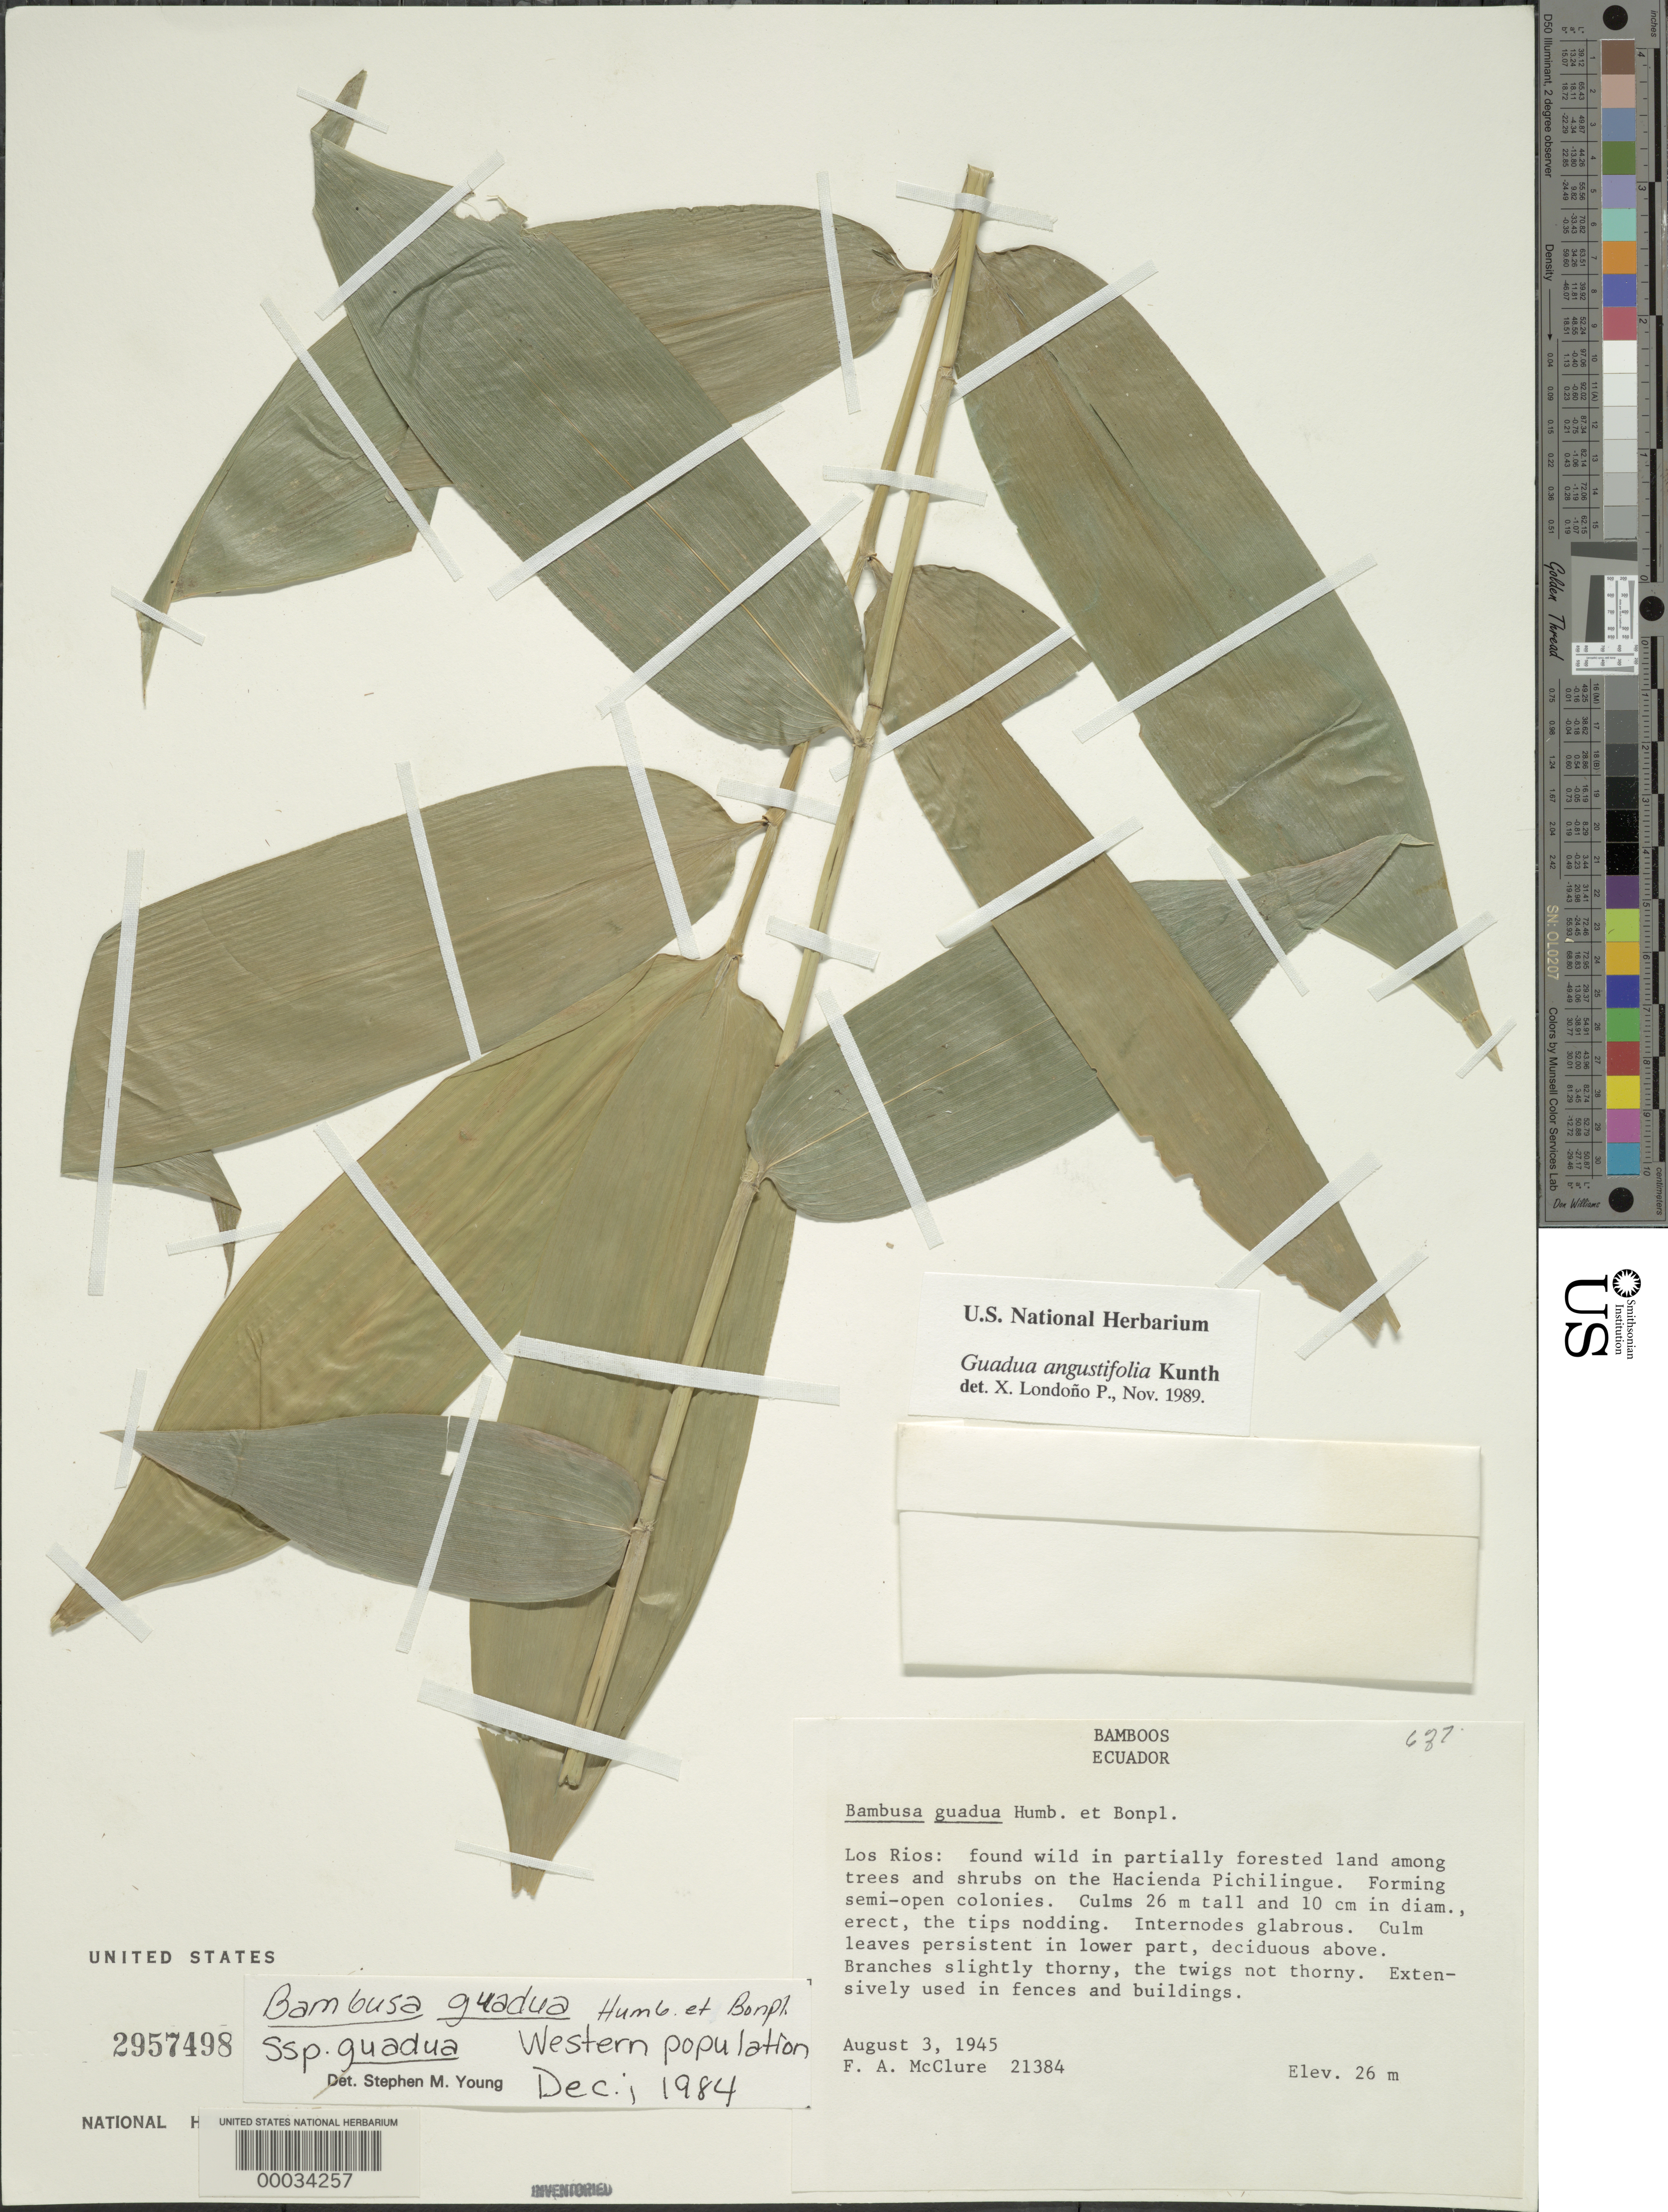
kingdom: Plantae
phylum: Tracheophyta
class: Liliopsida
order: Poales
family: Poaceae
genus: Guadua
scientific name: Guadua angustifolia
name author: Kunth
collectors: F. A. McClure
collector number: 21384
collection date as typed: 03 Aug 1945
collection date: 1945-08-03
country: Ecuador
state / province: Los Ríos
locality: Hacienda pichilingue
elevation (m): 26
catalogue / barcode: US 2957498